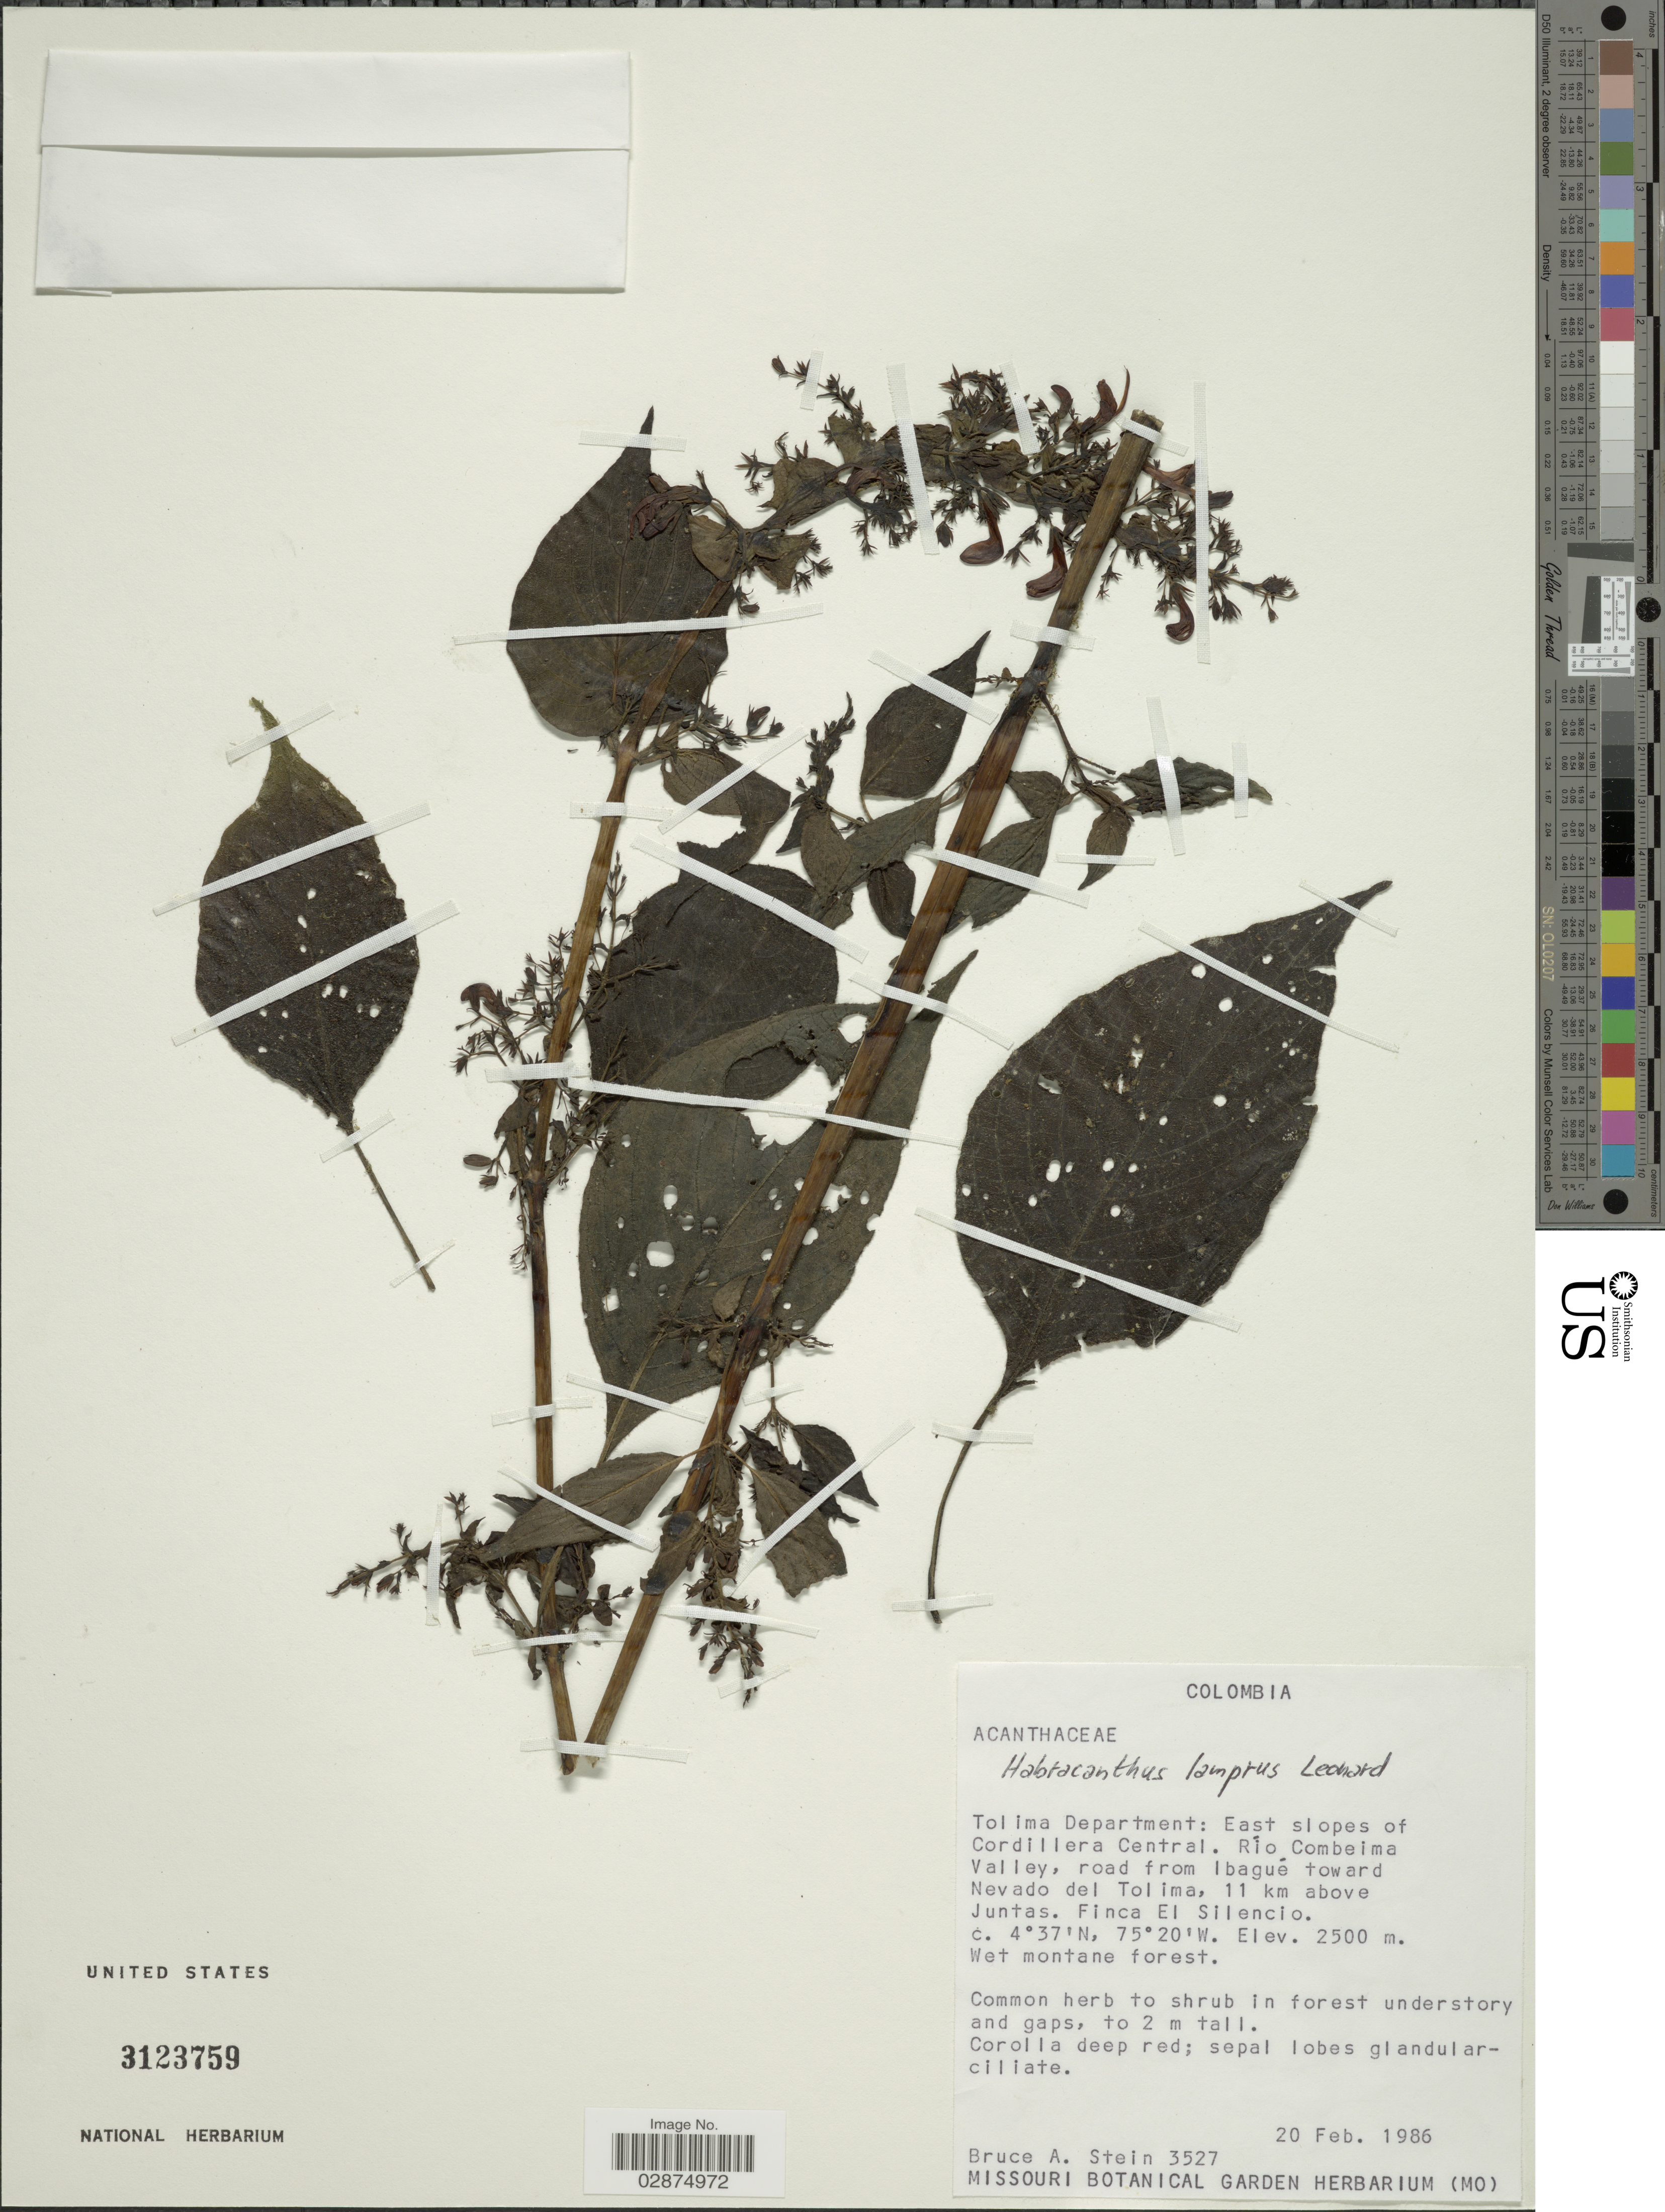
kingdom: Plantae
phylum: Tracheophyta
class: Magnoliopsida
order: Lamiales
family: Acanthaceae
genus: Habracanthus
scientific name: Habracanthus corei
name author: Leonard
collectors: B. A. Stein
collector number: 3527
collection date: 1986-02-20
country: Colombia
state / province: Tolima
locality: Tolima Department: East slopes of Cordillera Central. Río Combeima Valley, road from Ibagué toward Nevado del Tolima, 11 km above Juntas. Finca El Silencio.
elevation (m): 2500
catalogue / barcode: US 3123759